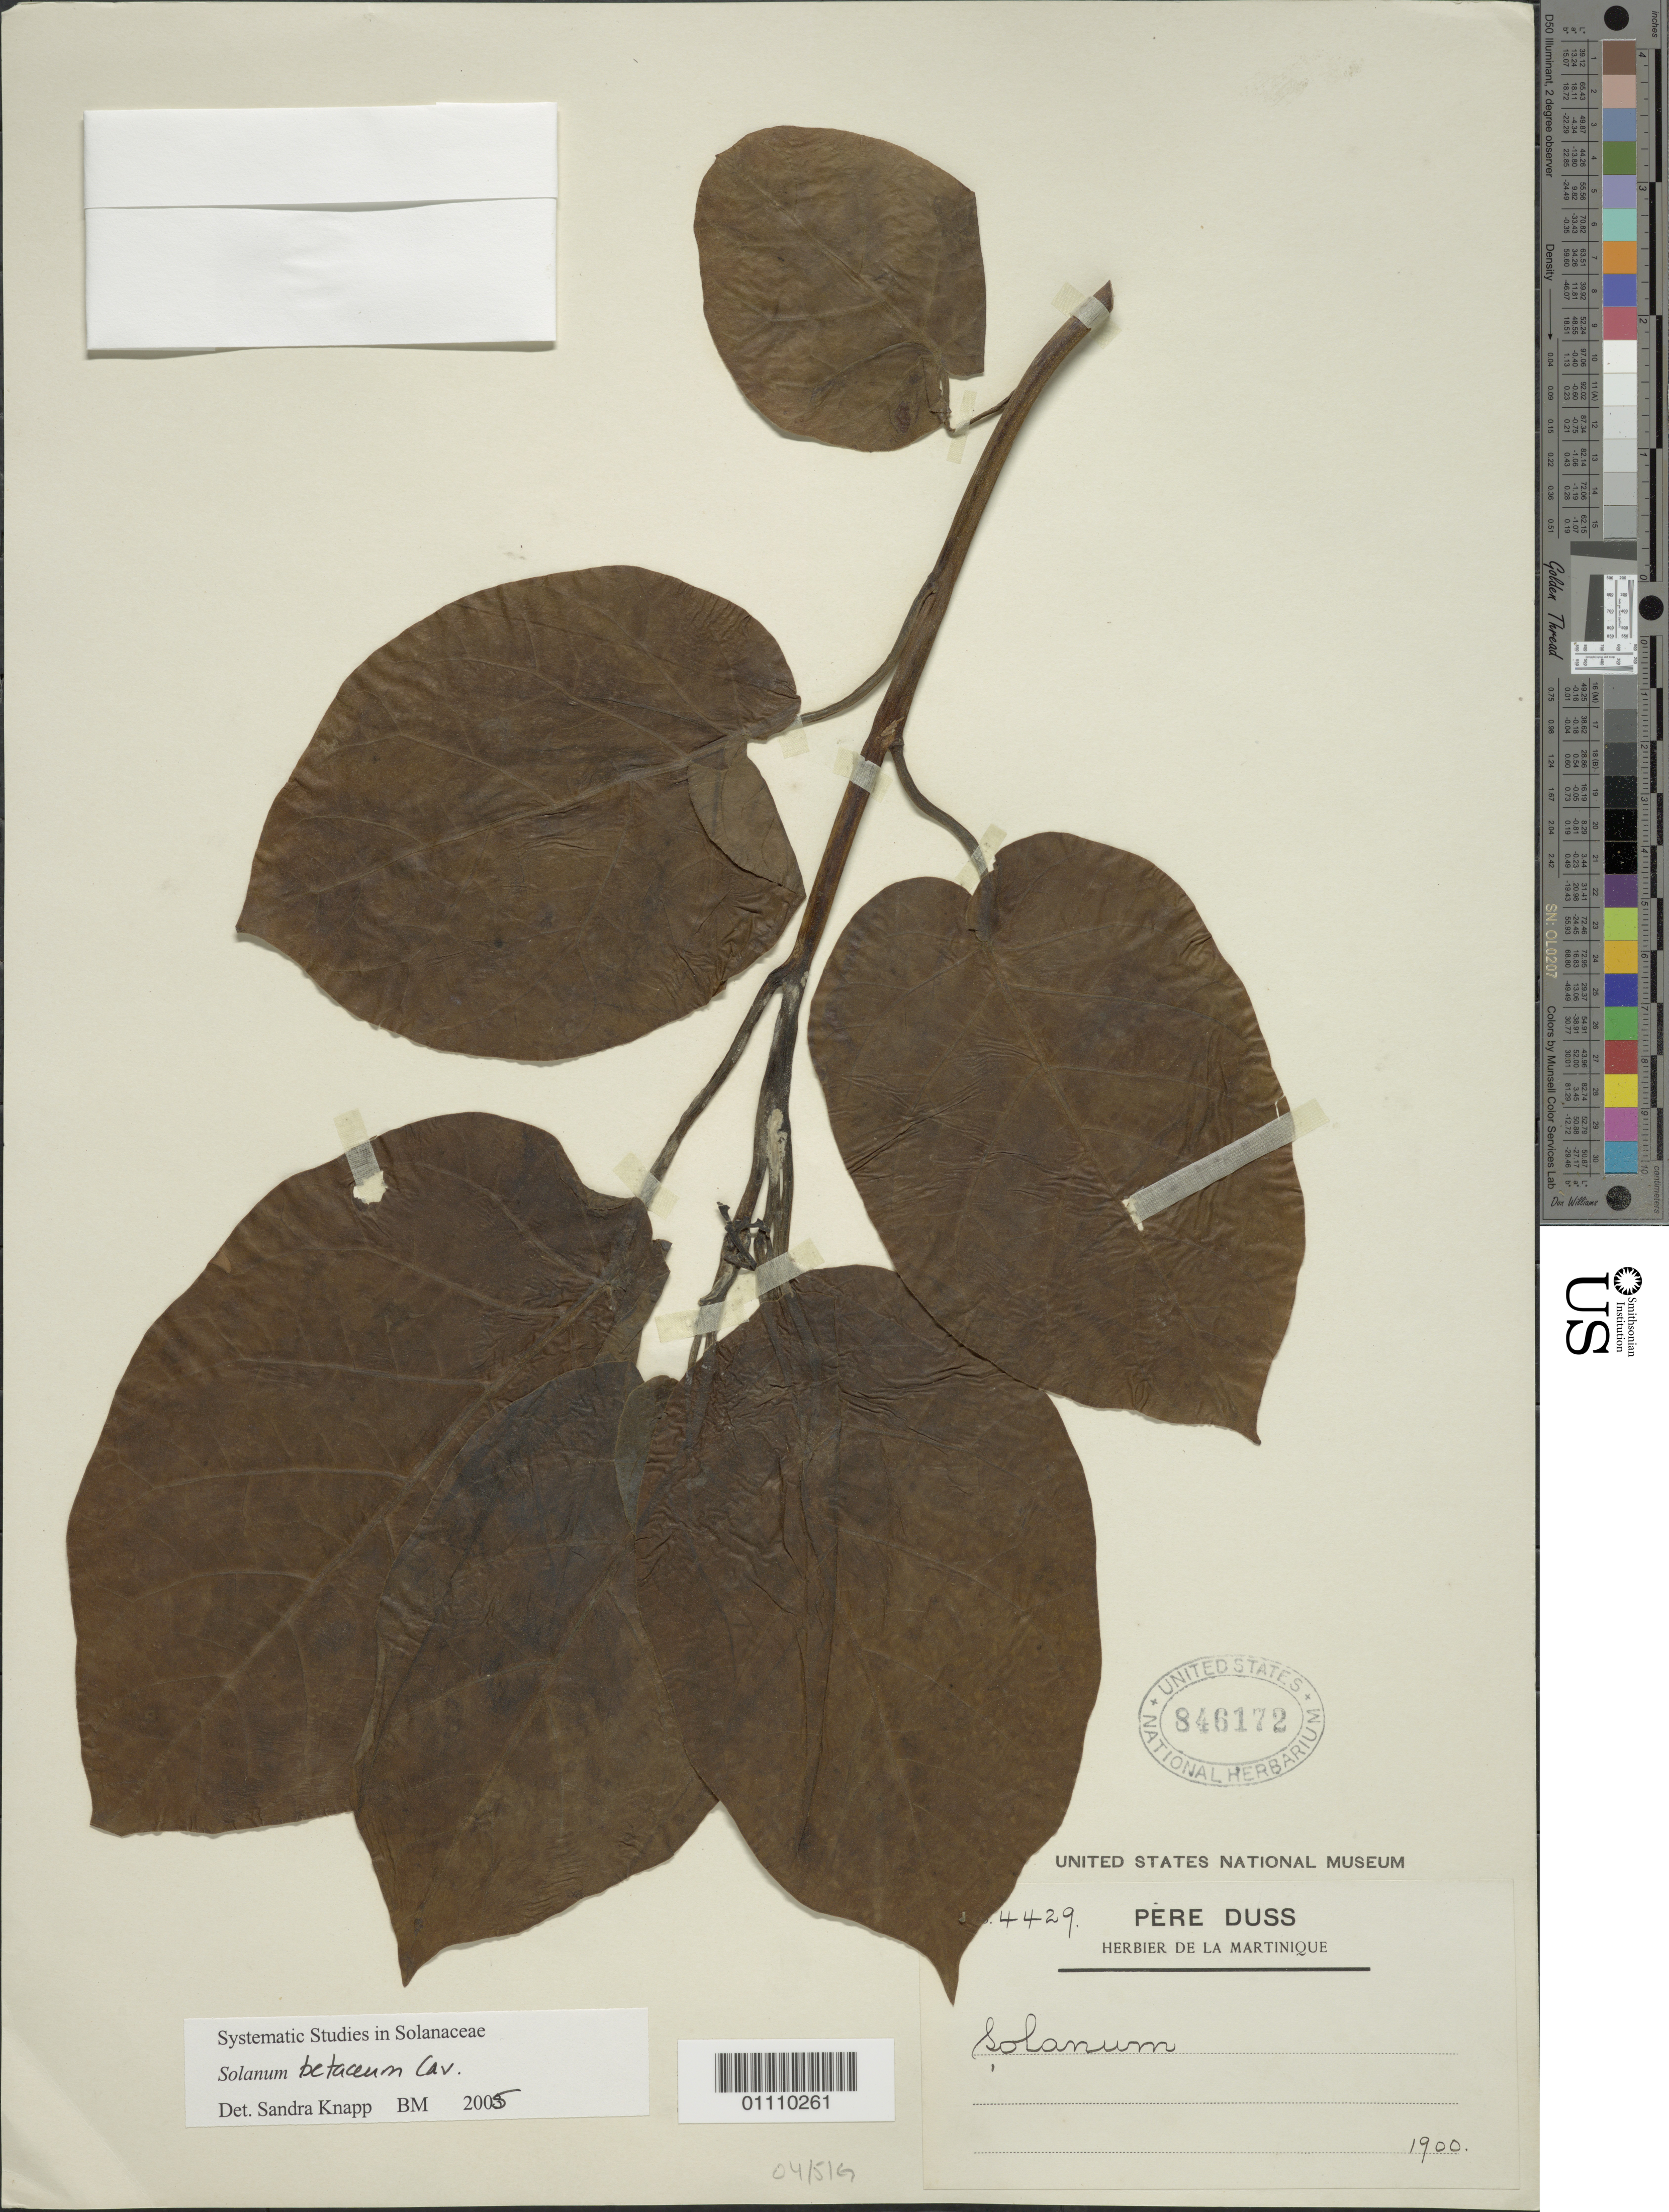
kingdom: Plantae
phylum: Tracheophyta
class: Magnoliopsida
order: Solanales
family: Solanaceae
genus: Solanum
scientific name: Solanum betaceum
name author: Cav.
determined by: Knapp, S. D.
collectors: Père Duss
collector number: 4429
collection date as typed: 1900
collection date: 1900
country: Martinique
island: Martinique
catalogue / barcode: US 846172